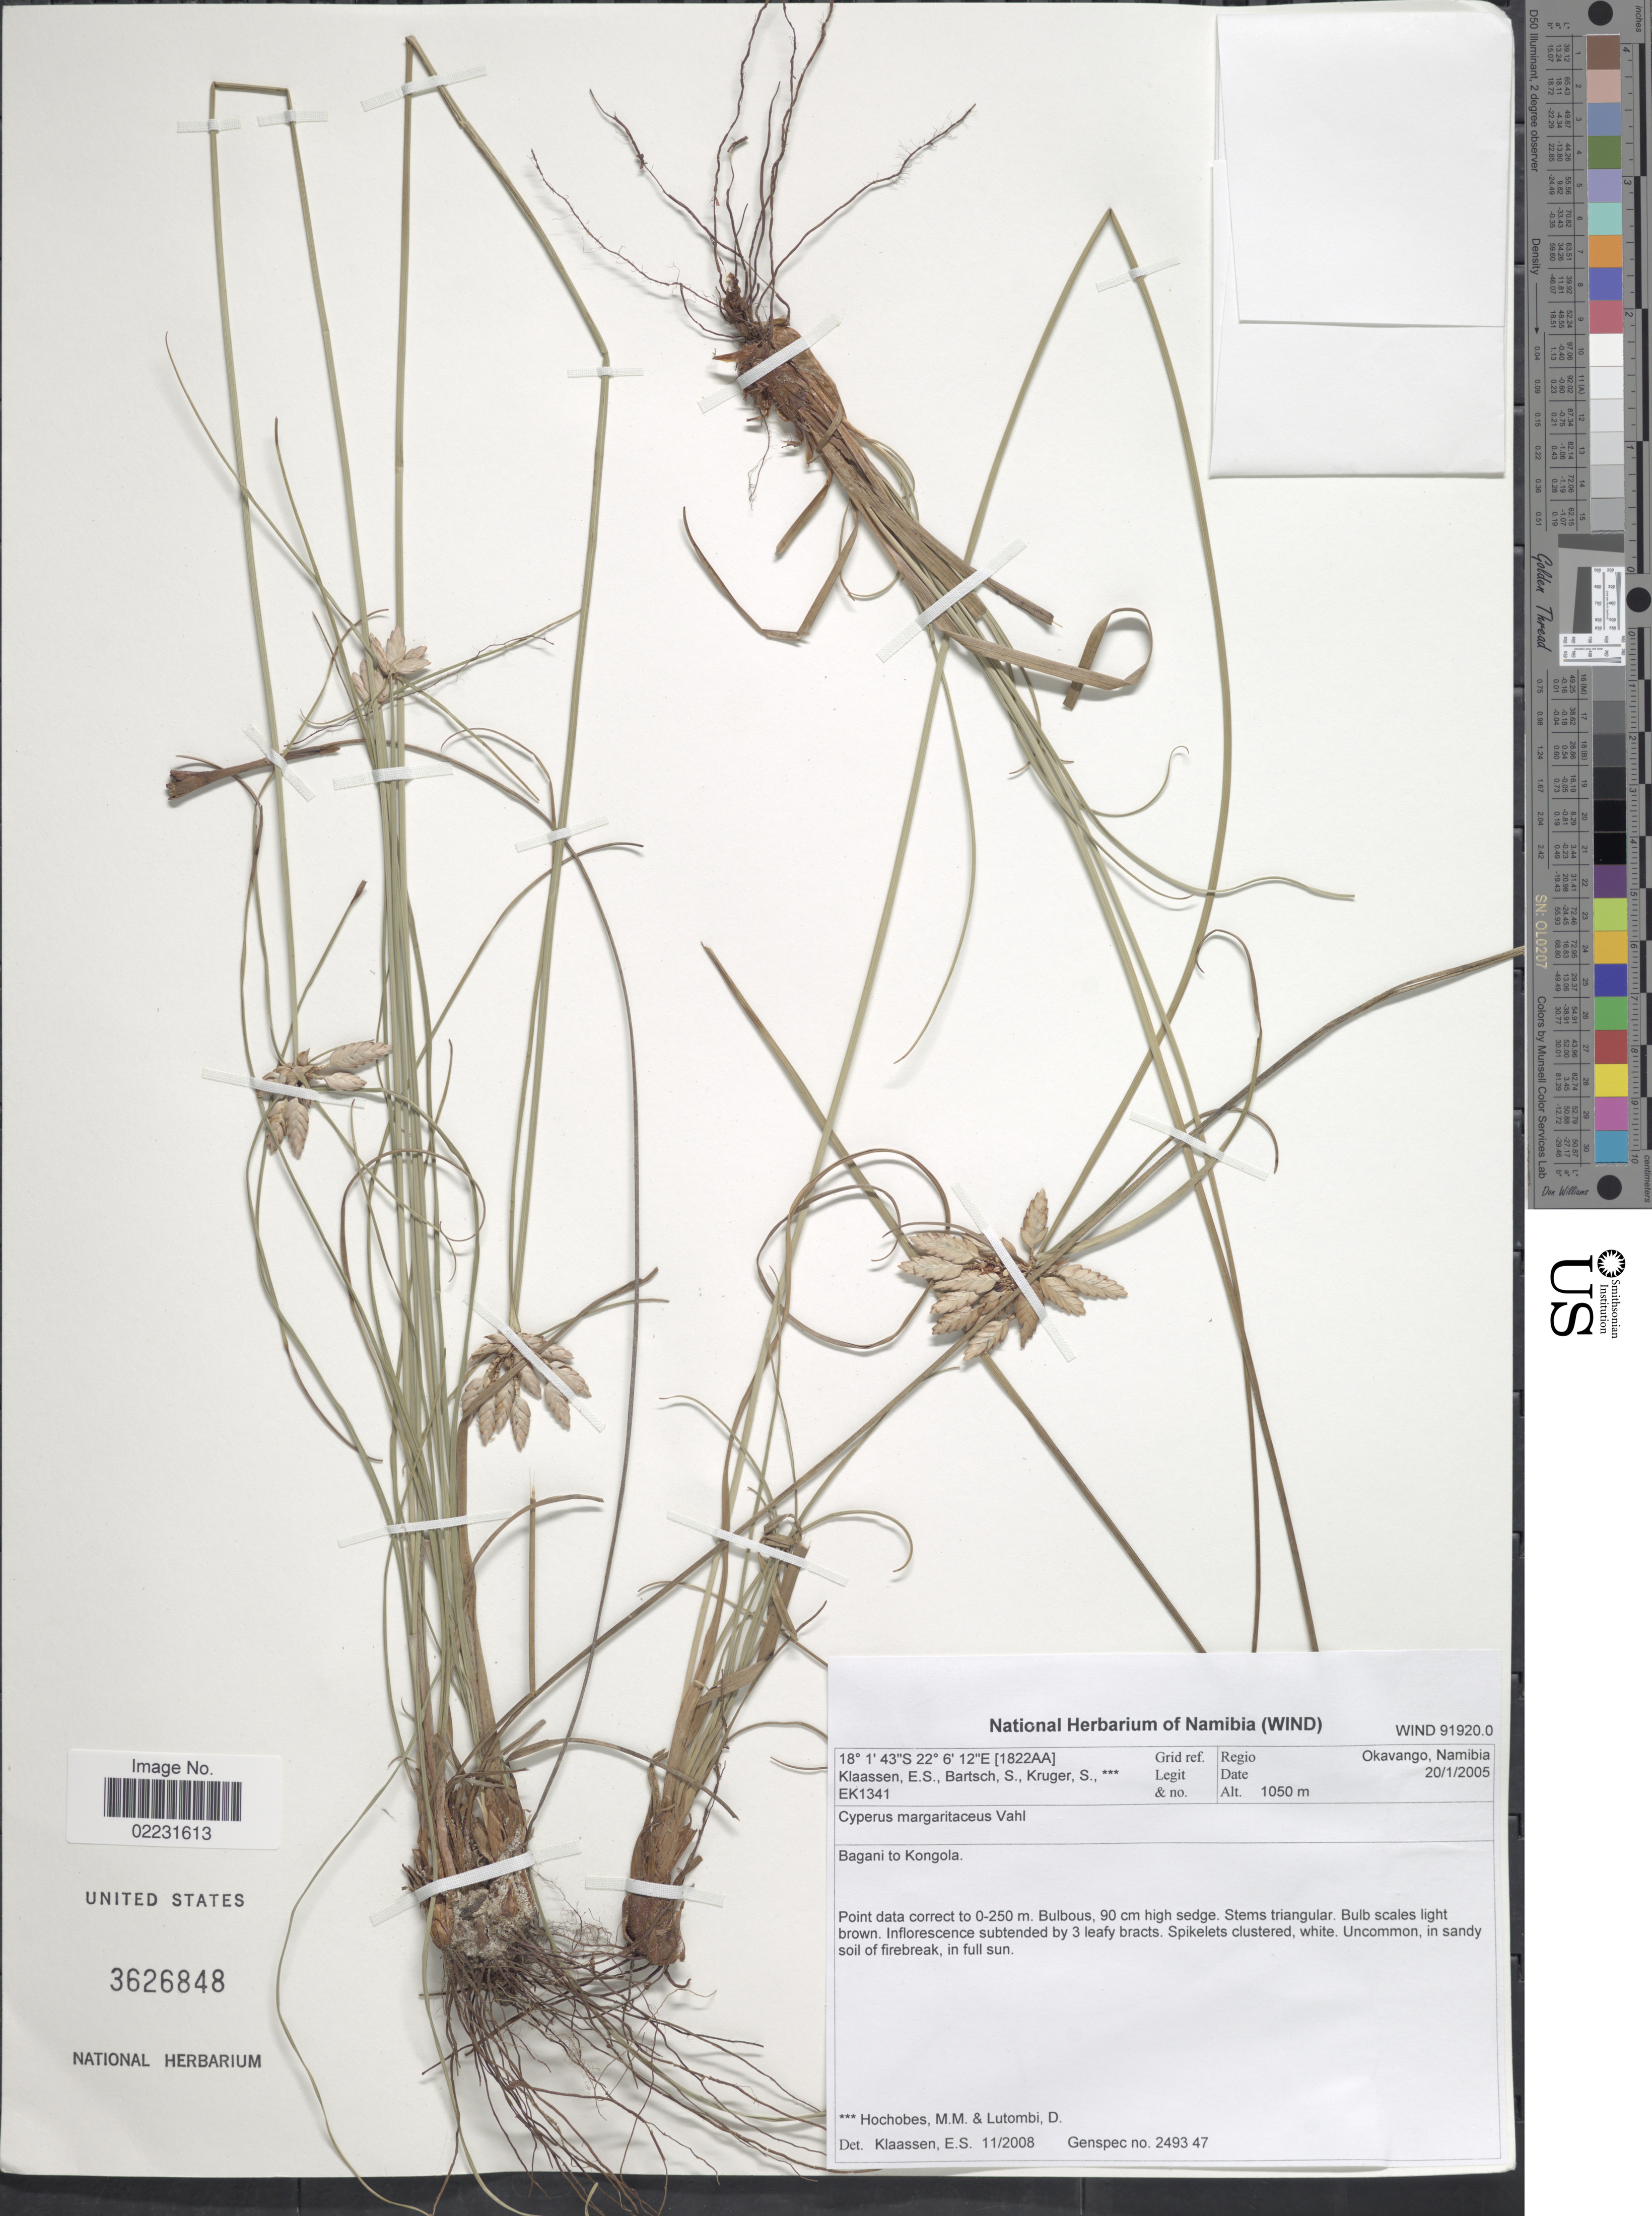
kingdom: Plantae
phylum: Tracheophyta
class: Liliopsida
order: Poales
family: Cyperaceae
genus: Cyperus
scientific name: Cyperus margaritaceus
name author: Vahl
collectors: E. S. Klaassen, S. Bartsch, S. Kruger, M. Hochobes & D. Lutombi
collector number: EK1341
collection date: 2005-01-20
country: Namibia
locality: Okavango, Bagani to Kongola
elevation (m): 1050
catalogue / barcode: US 3626848